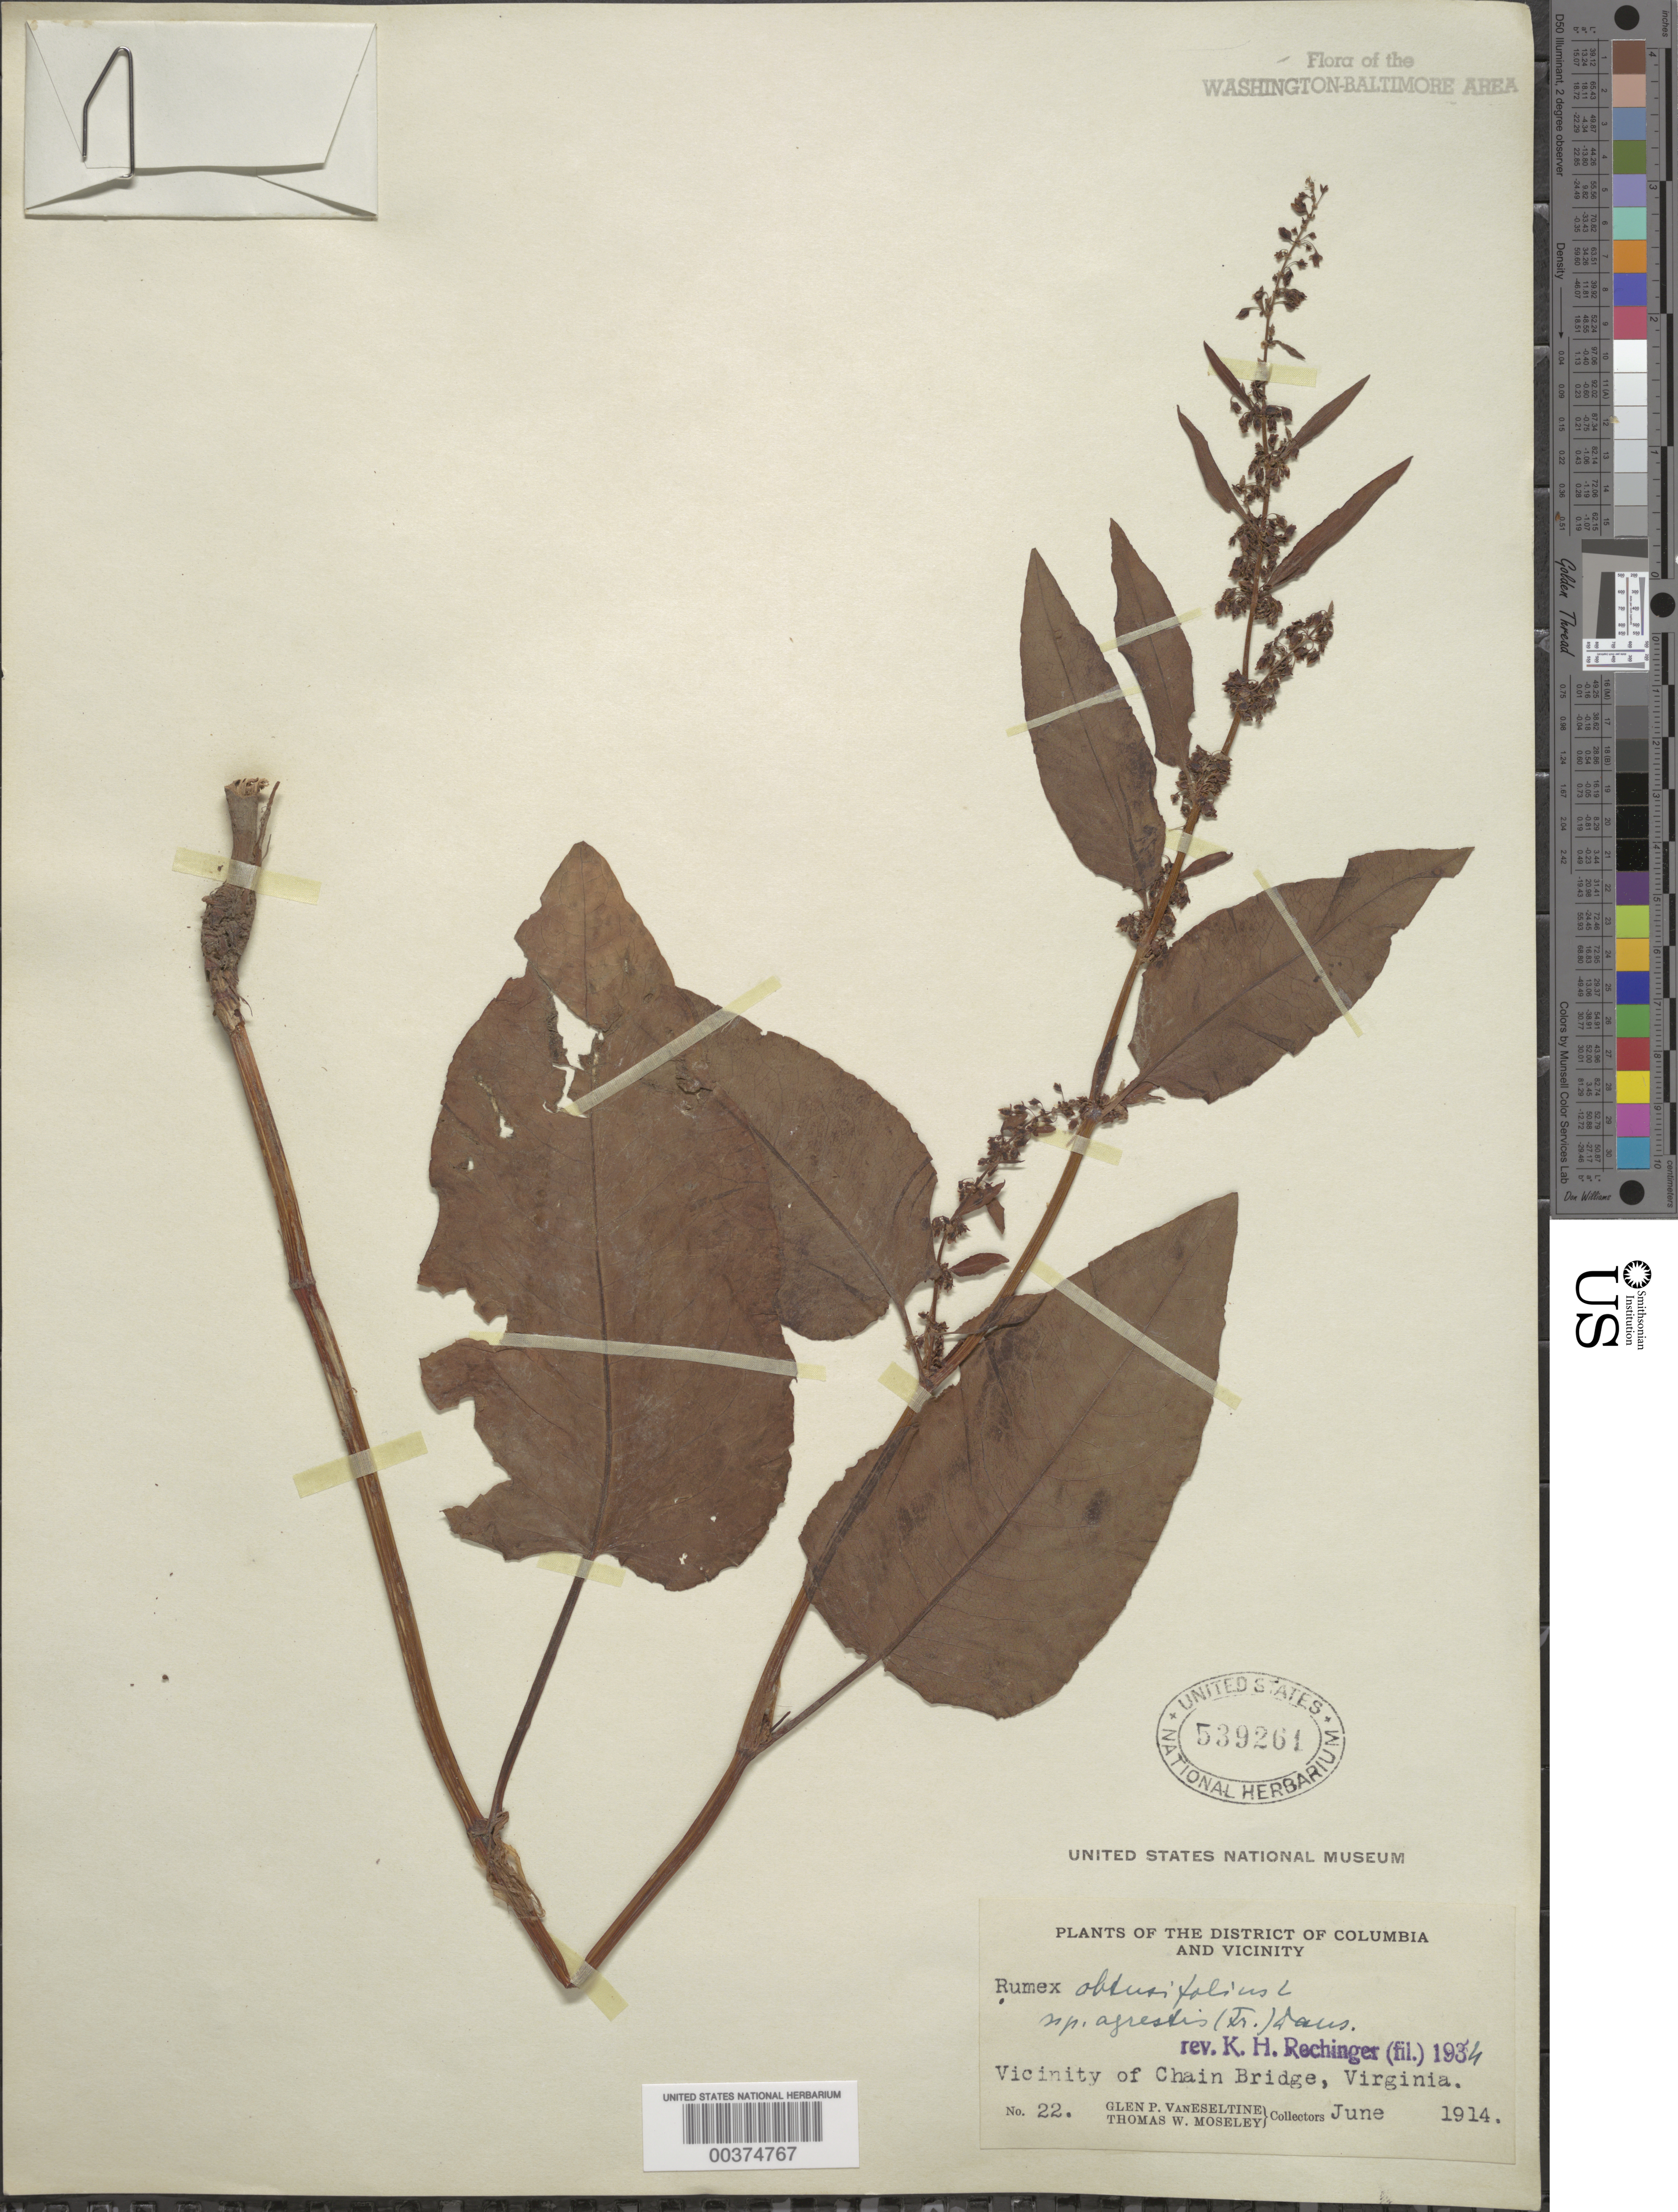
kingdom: Plantae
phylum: Tracheophyta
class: Magnoliopsida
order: Caryophyllales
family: Polygonaceae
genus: Rumex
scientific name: Rumex obtusifolius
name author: L.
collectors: G. P. Van Eseltine & T. Moseley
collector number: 22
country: United States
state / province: Virginia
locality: Chain Bridge vicinity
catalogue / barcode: US 539261